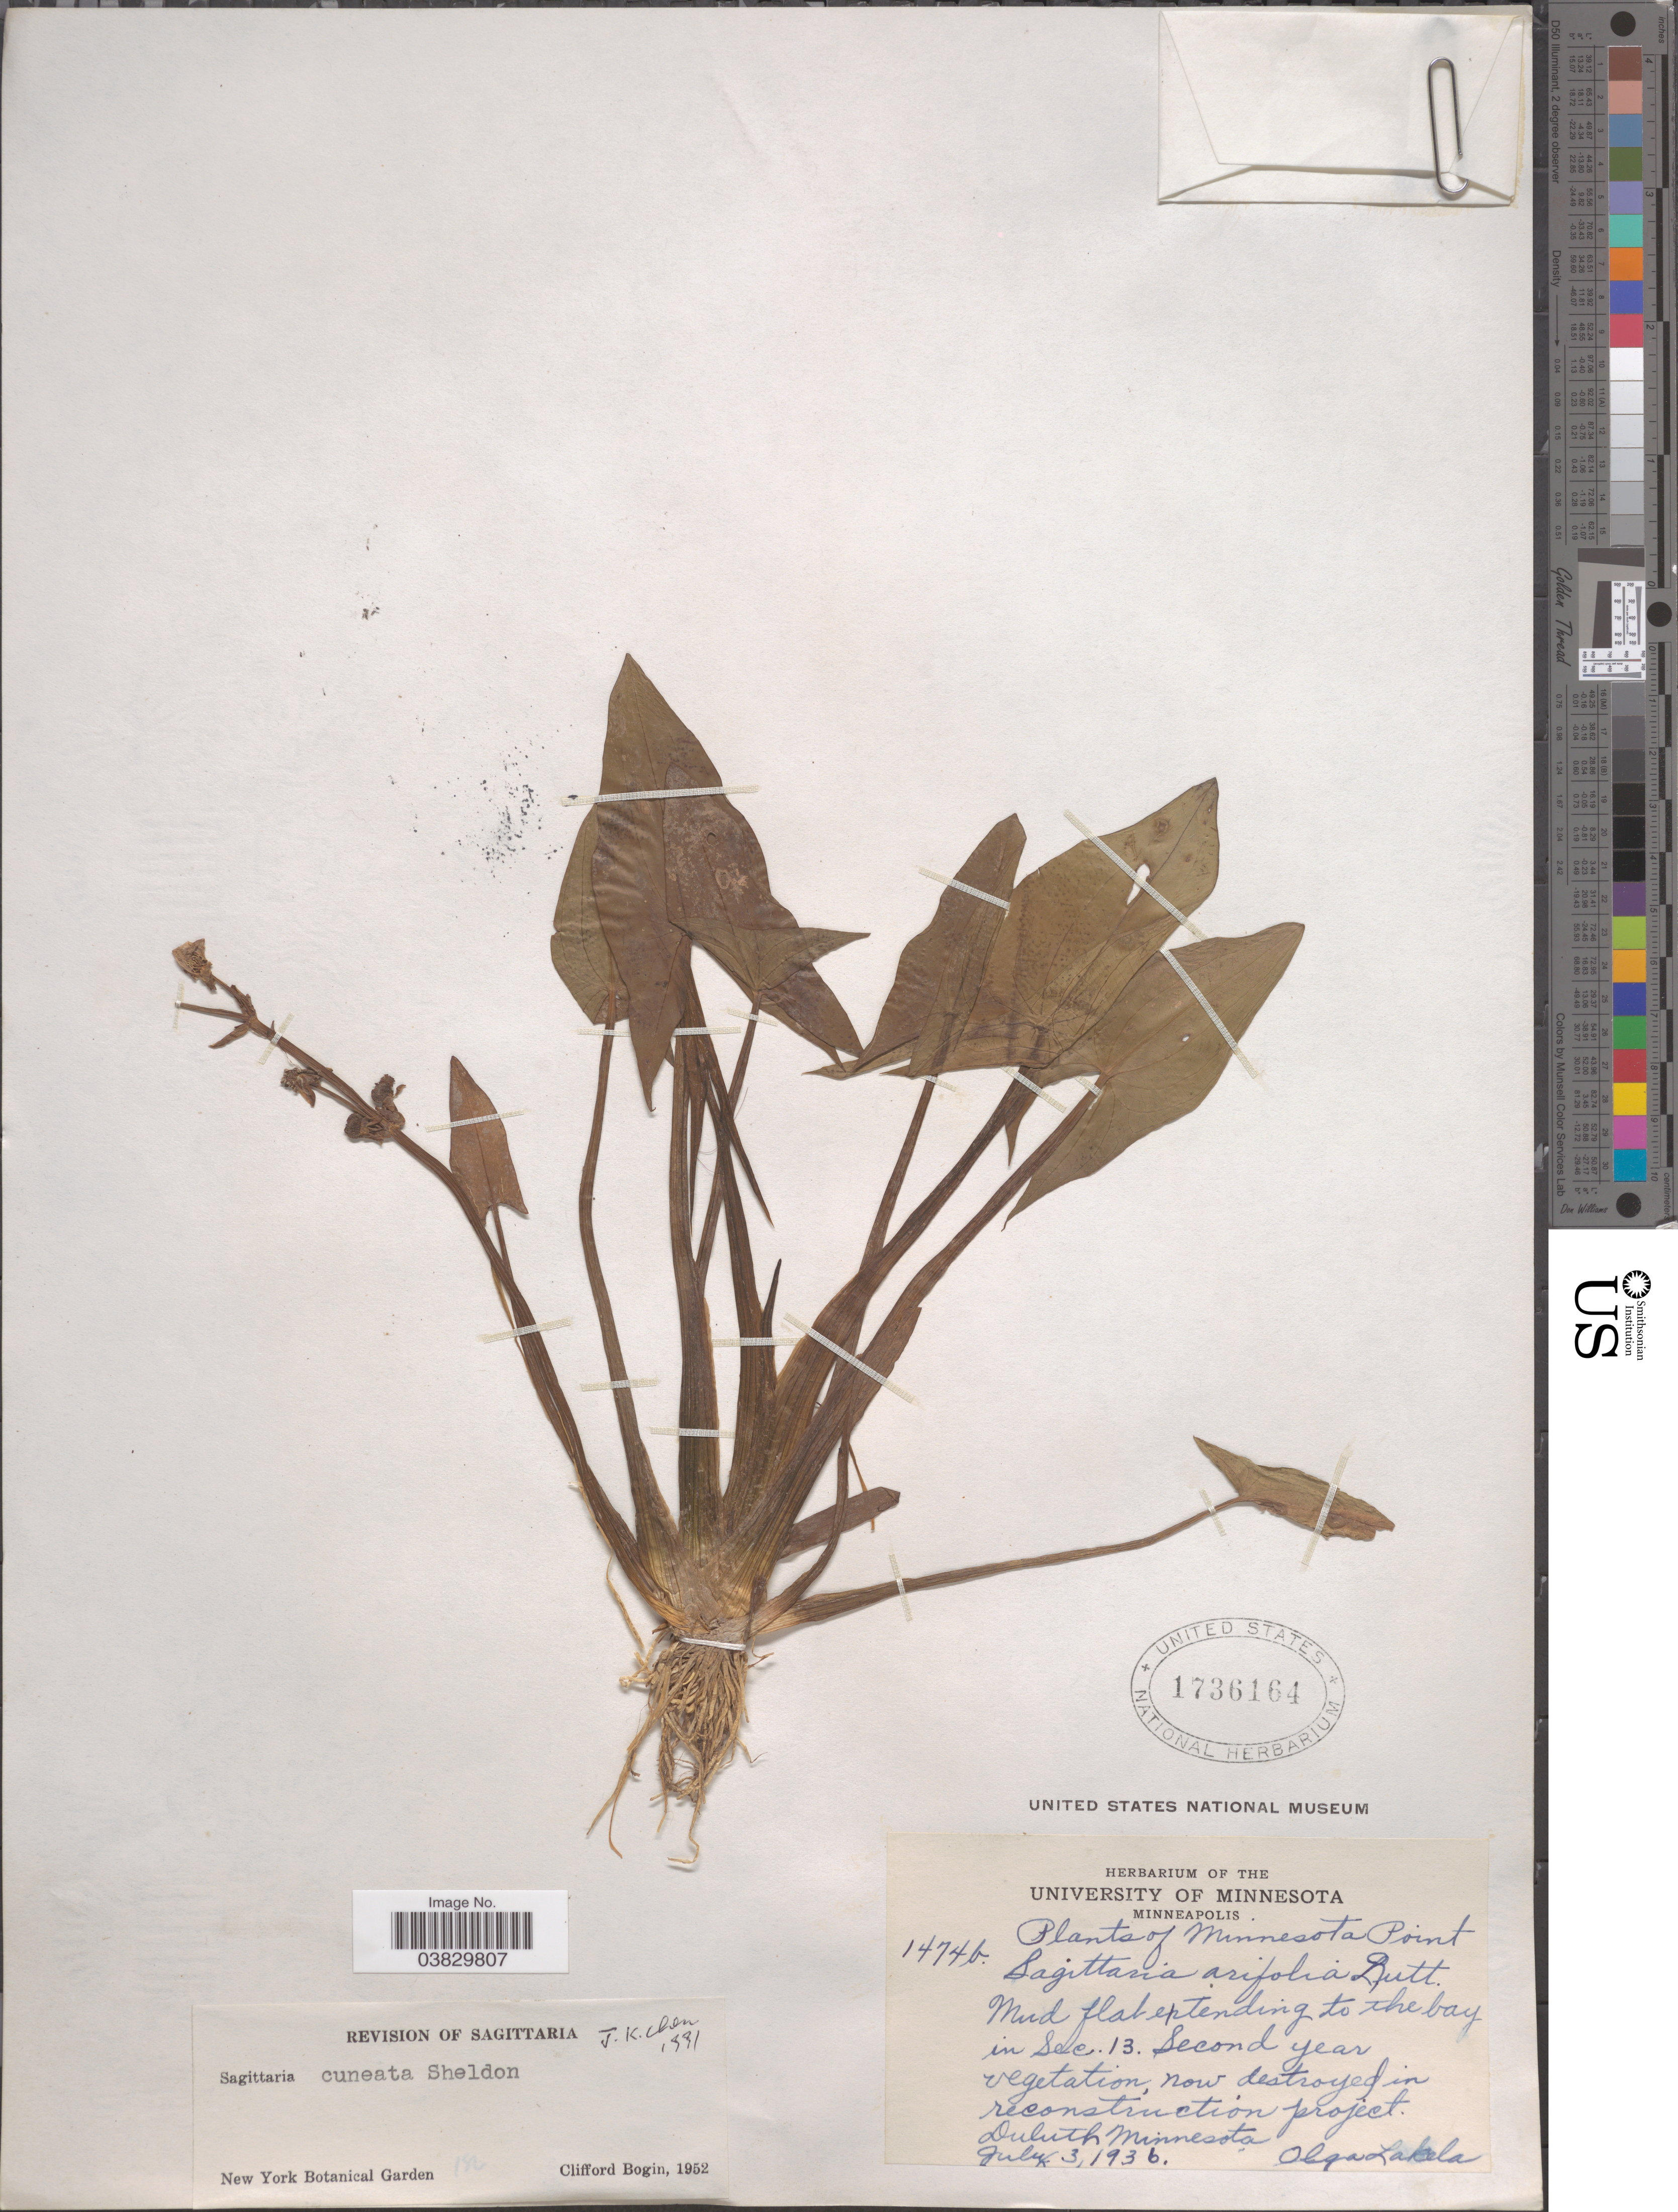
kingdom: Plantae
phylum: Tracheophyta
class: Liliopsida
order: Alismatales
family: Alismataceae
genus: Sagittaria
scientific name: Sagittaria cuneata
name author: E. Sheld.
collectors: O. K. Lakela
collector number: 1474b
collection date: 1936-07-03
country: United States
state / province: Minnesota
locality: Minnesota Point. Mud flat extending to the bay in Sec. 13. Second year vegetation, now destroyed in reconstruction porejct. Duluth Minnesota.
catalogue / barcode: US 1736164